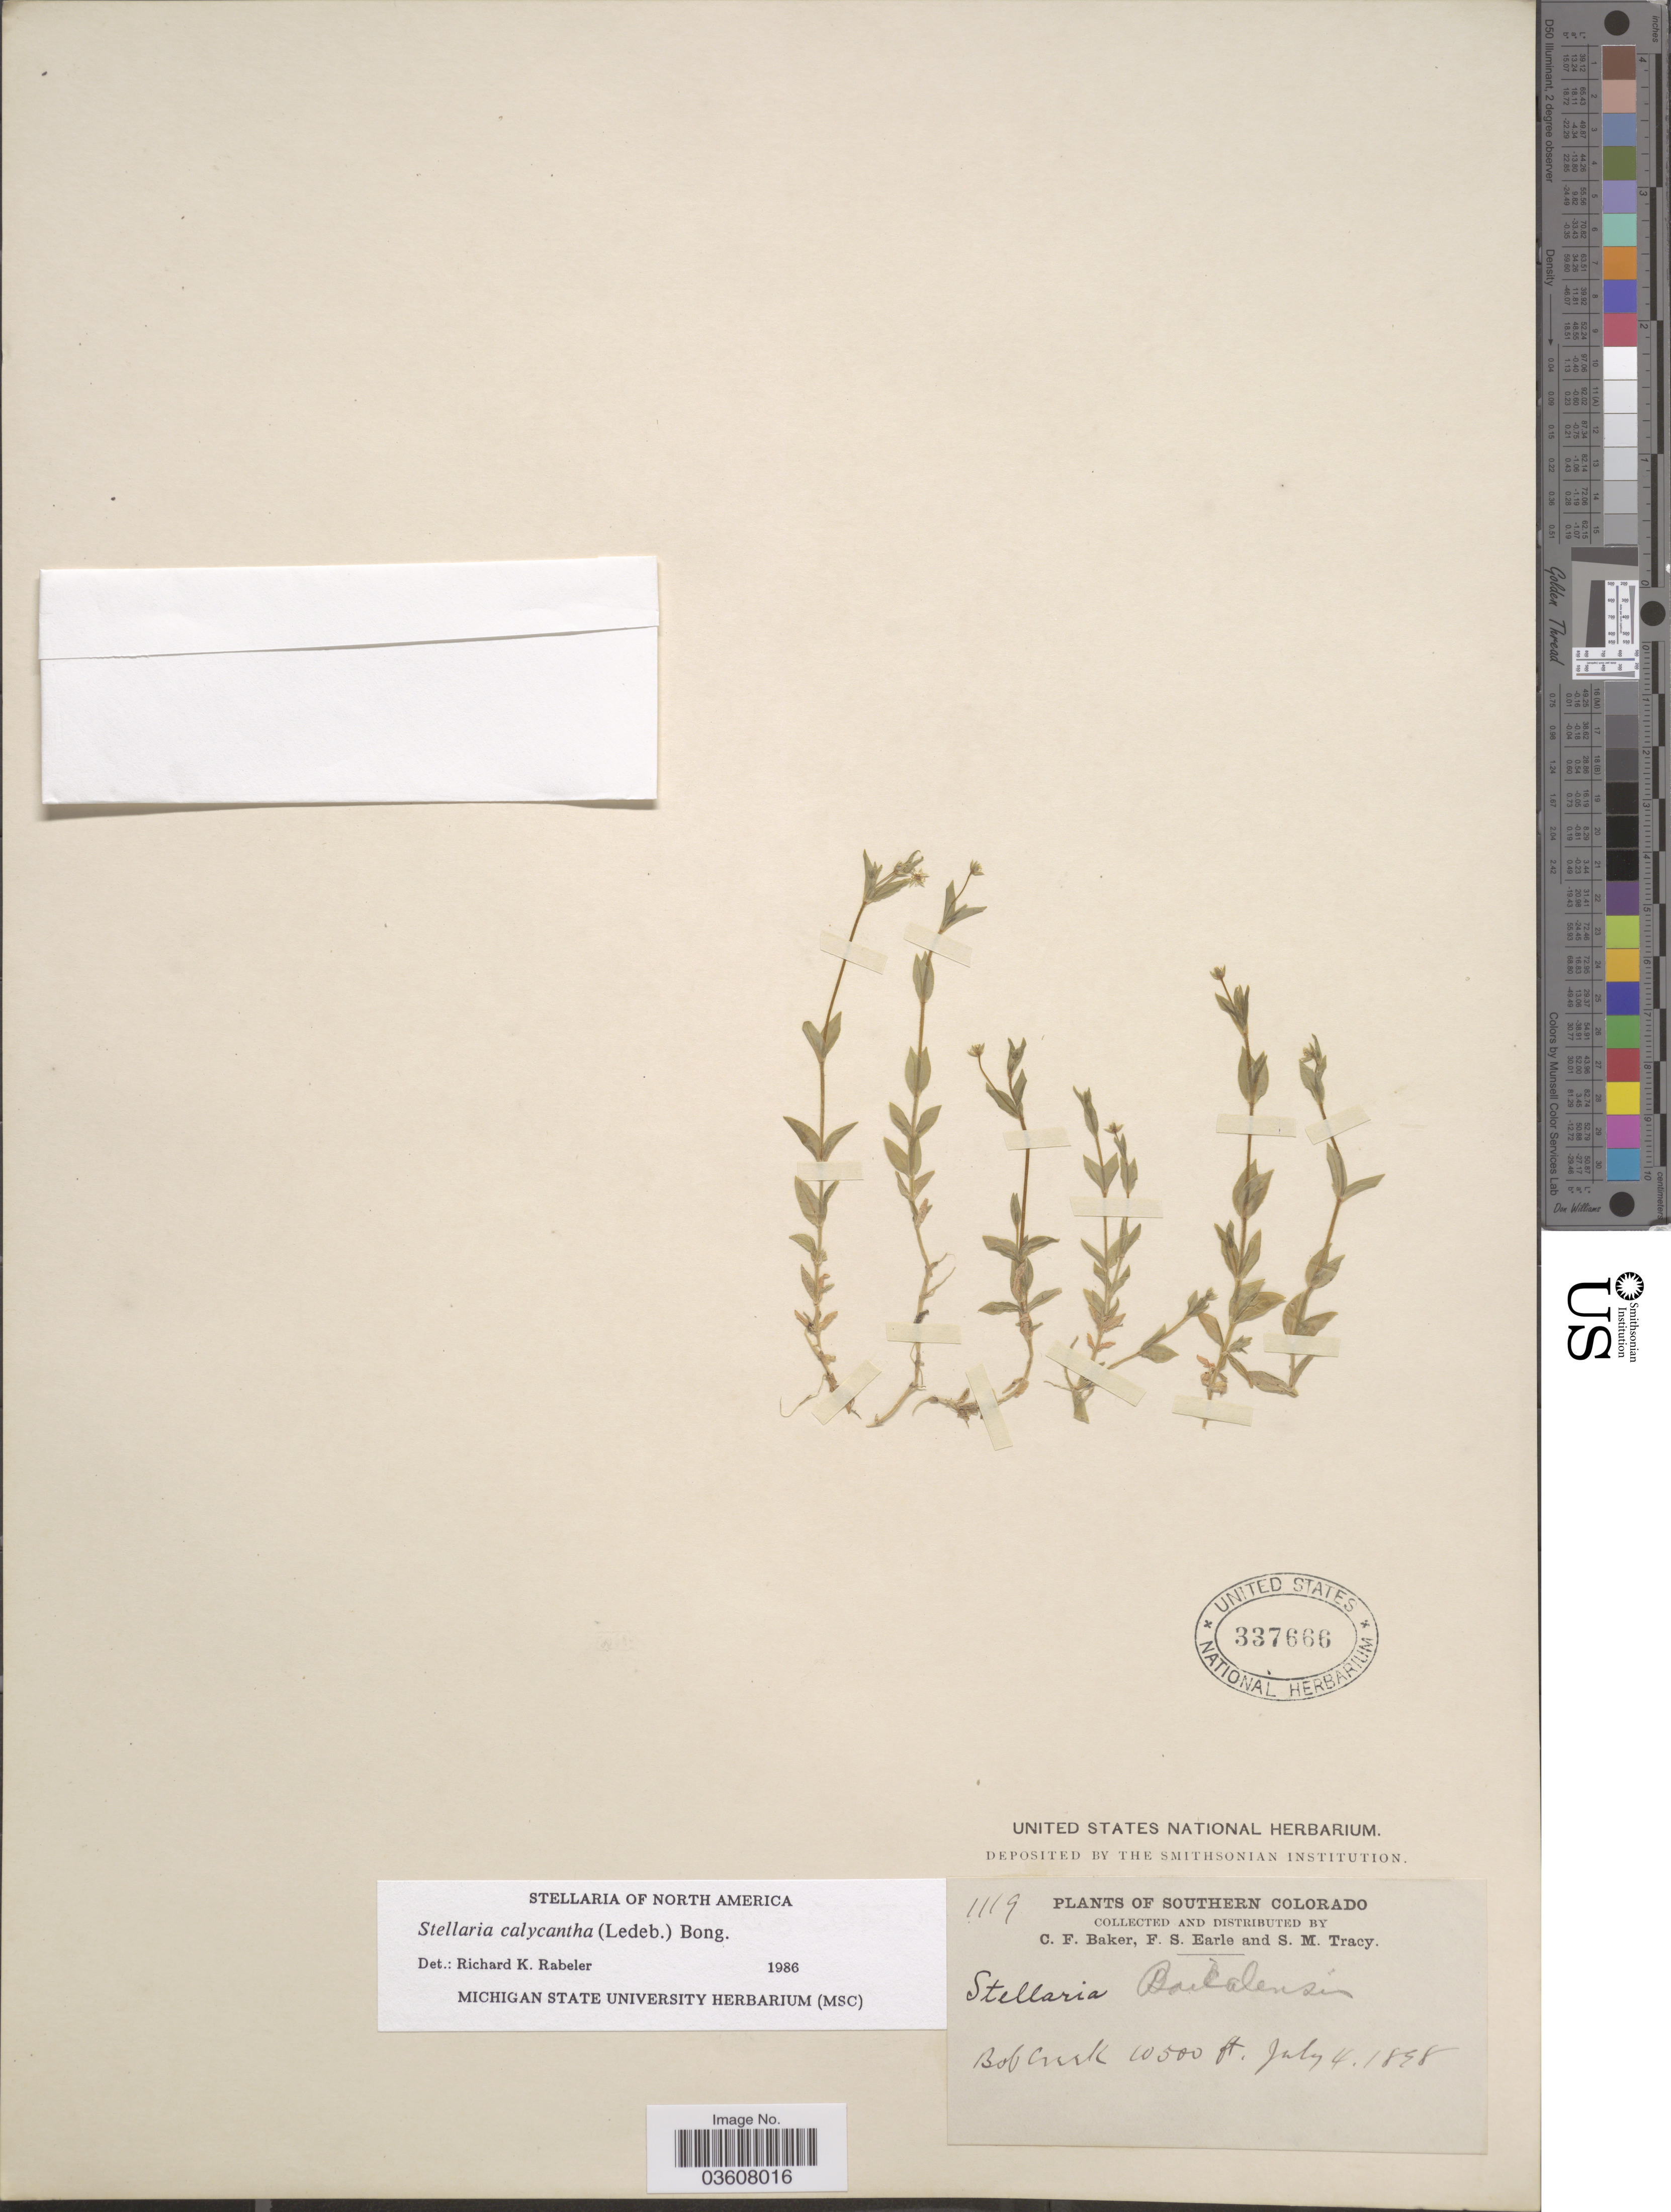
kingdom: Plantae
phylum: Tracheophyta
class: Magnoliopsida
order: Caryophyllales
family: Caryophyllaceae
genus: Stellaria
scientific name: Stellaria calycantha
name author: (Ledeb.) Bong.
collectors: C. F. Baker, F. S. Earle & S. M. Tracy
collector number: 1119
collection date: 1898-07-04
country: United States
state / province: Colorado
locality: Southern Colorado. Bob creek.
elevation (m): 3200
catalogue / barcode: US 337666